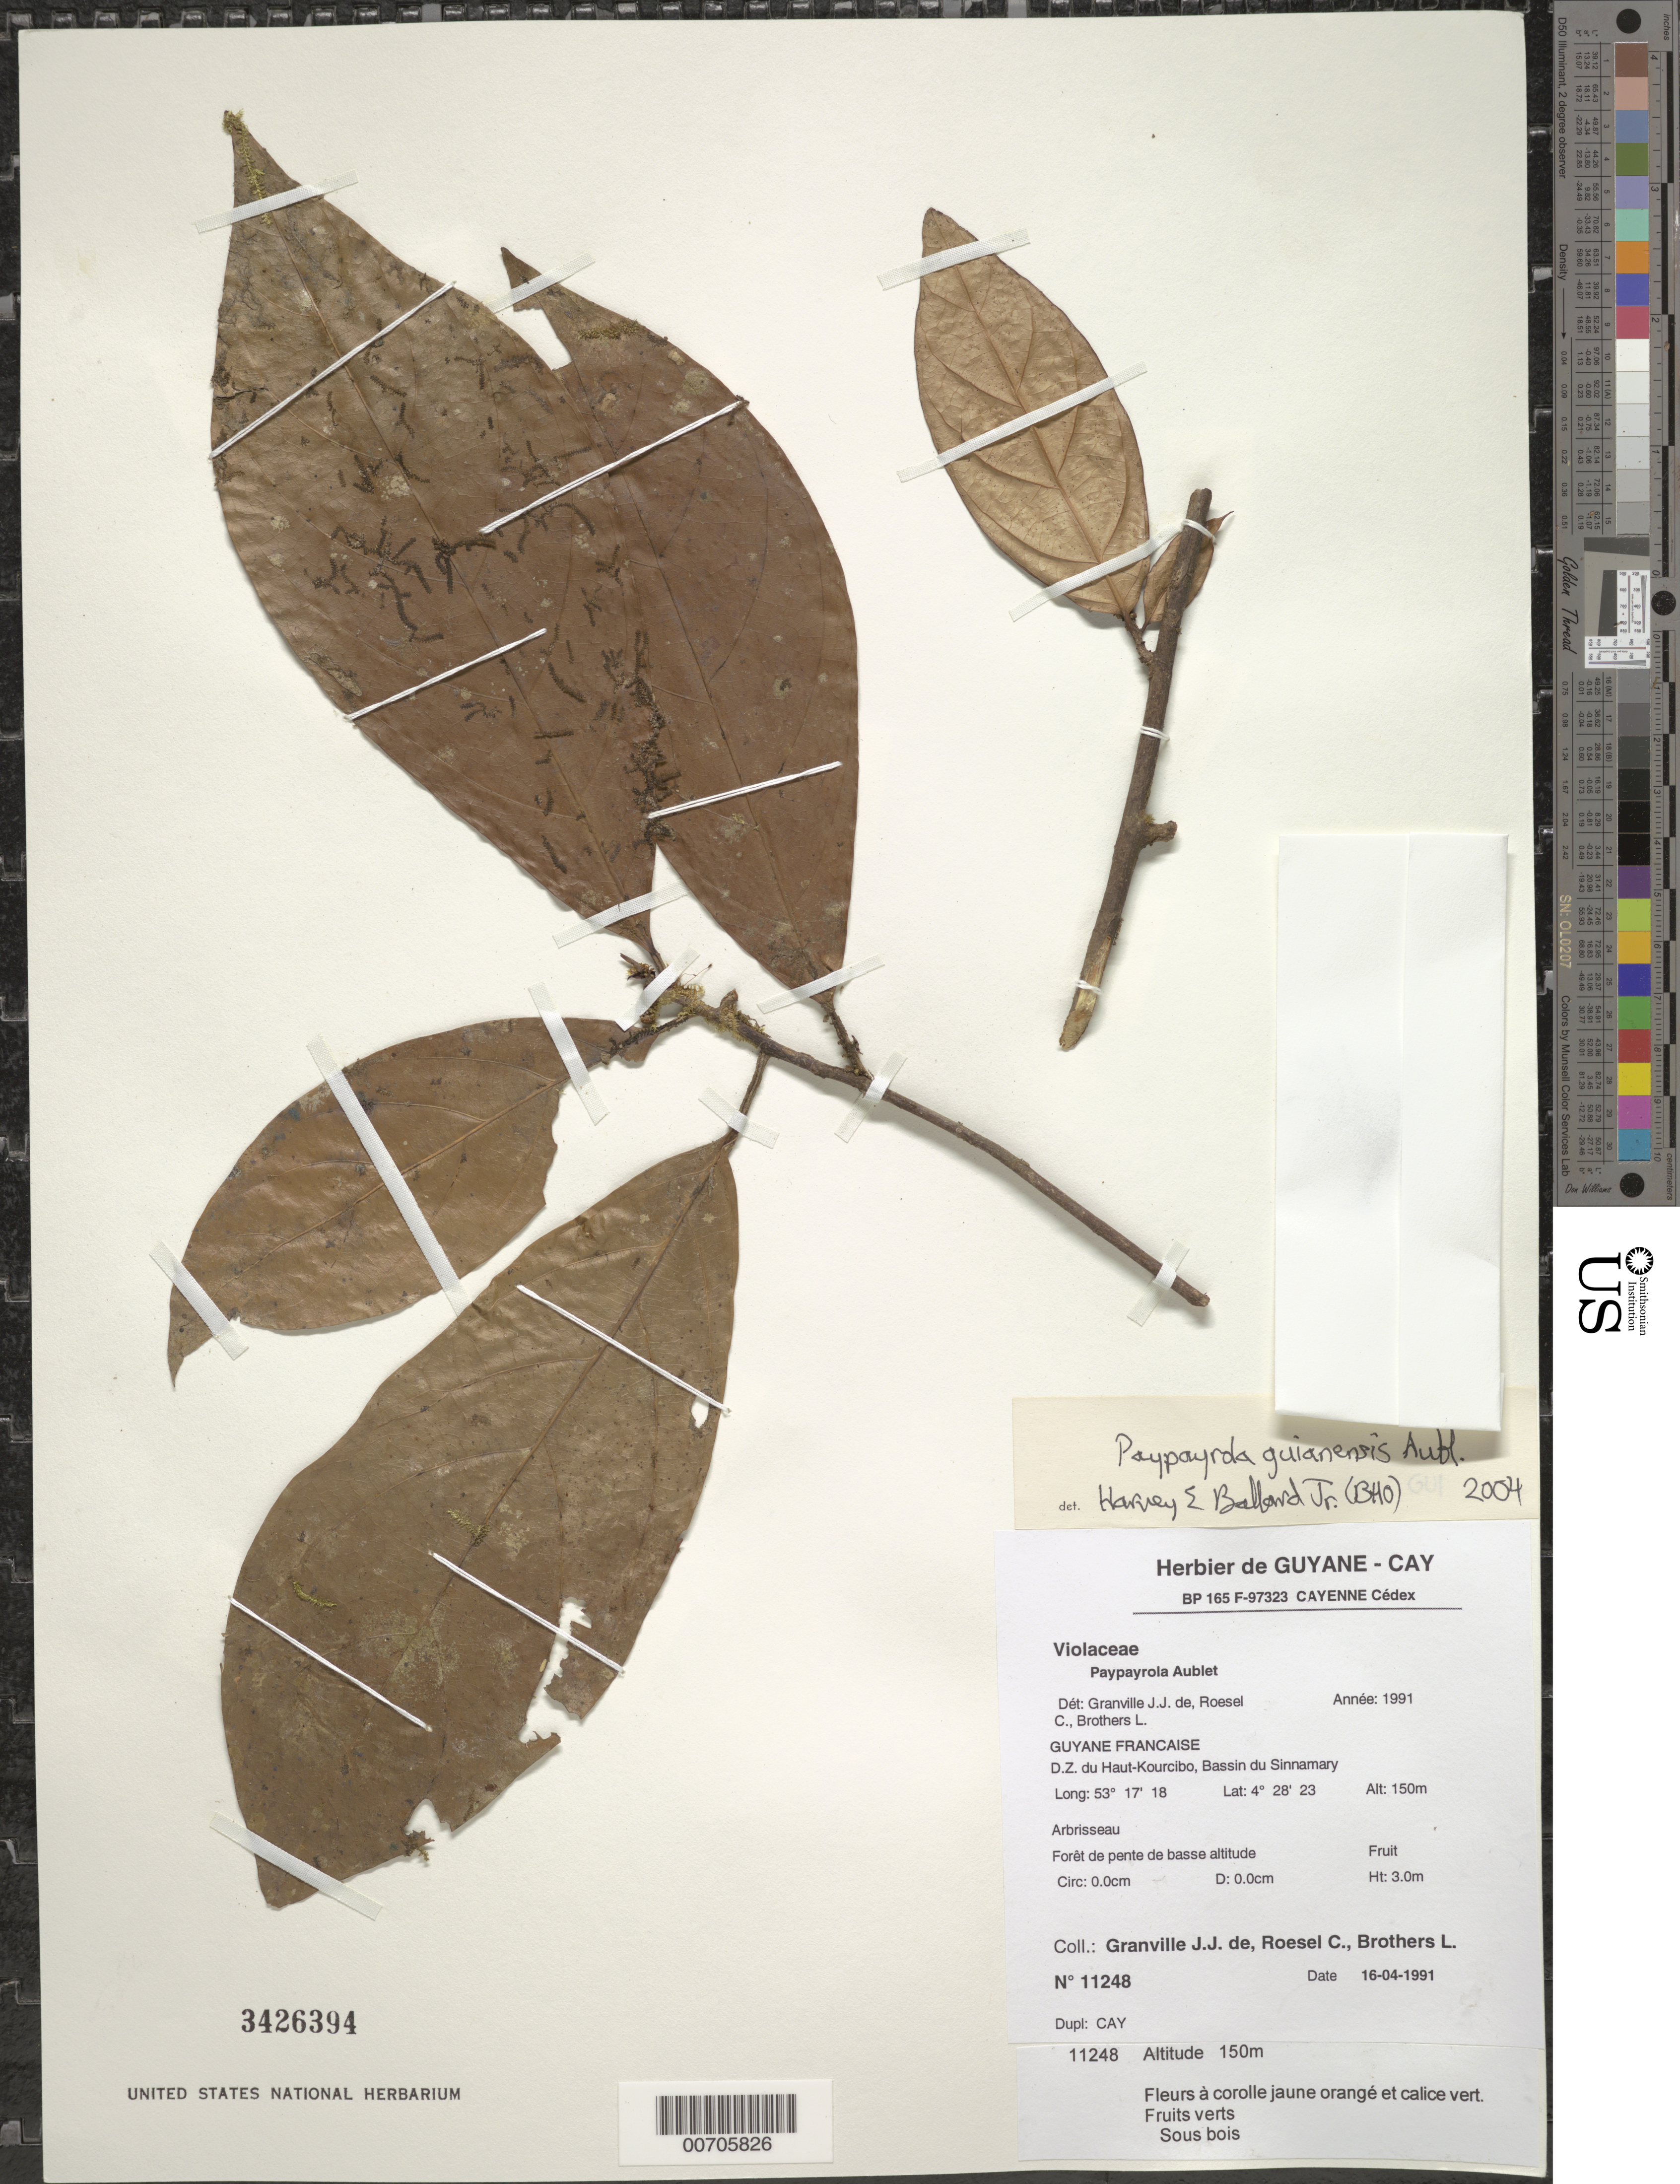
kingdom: Plantae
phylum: Tracheophyta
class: Magnoliopsida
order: Malpighiales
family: Violaceae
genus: Paypayrola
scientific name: Paypayrola guianensis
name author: Aubl.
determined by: Ballard, Harvey E.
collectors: J.-J. de Granville, C. S. Roesel & L. Brothers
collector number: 11248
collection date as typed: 16-Apr-91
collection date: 1991-04-16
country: French Guiana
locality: D.Z. du Haut-Kourcibo, Bassin du Sinnamary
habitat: Forêt de pente de basse altitude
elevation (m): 150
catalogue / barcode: US 3426394